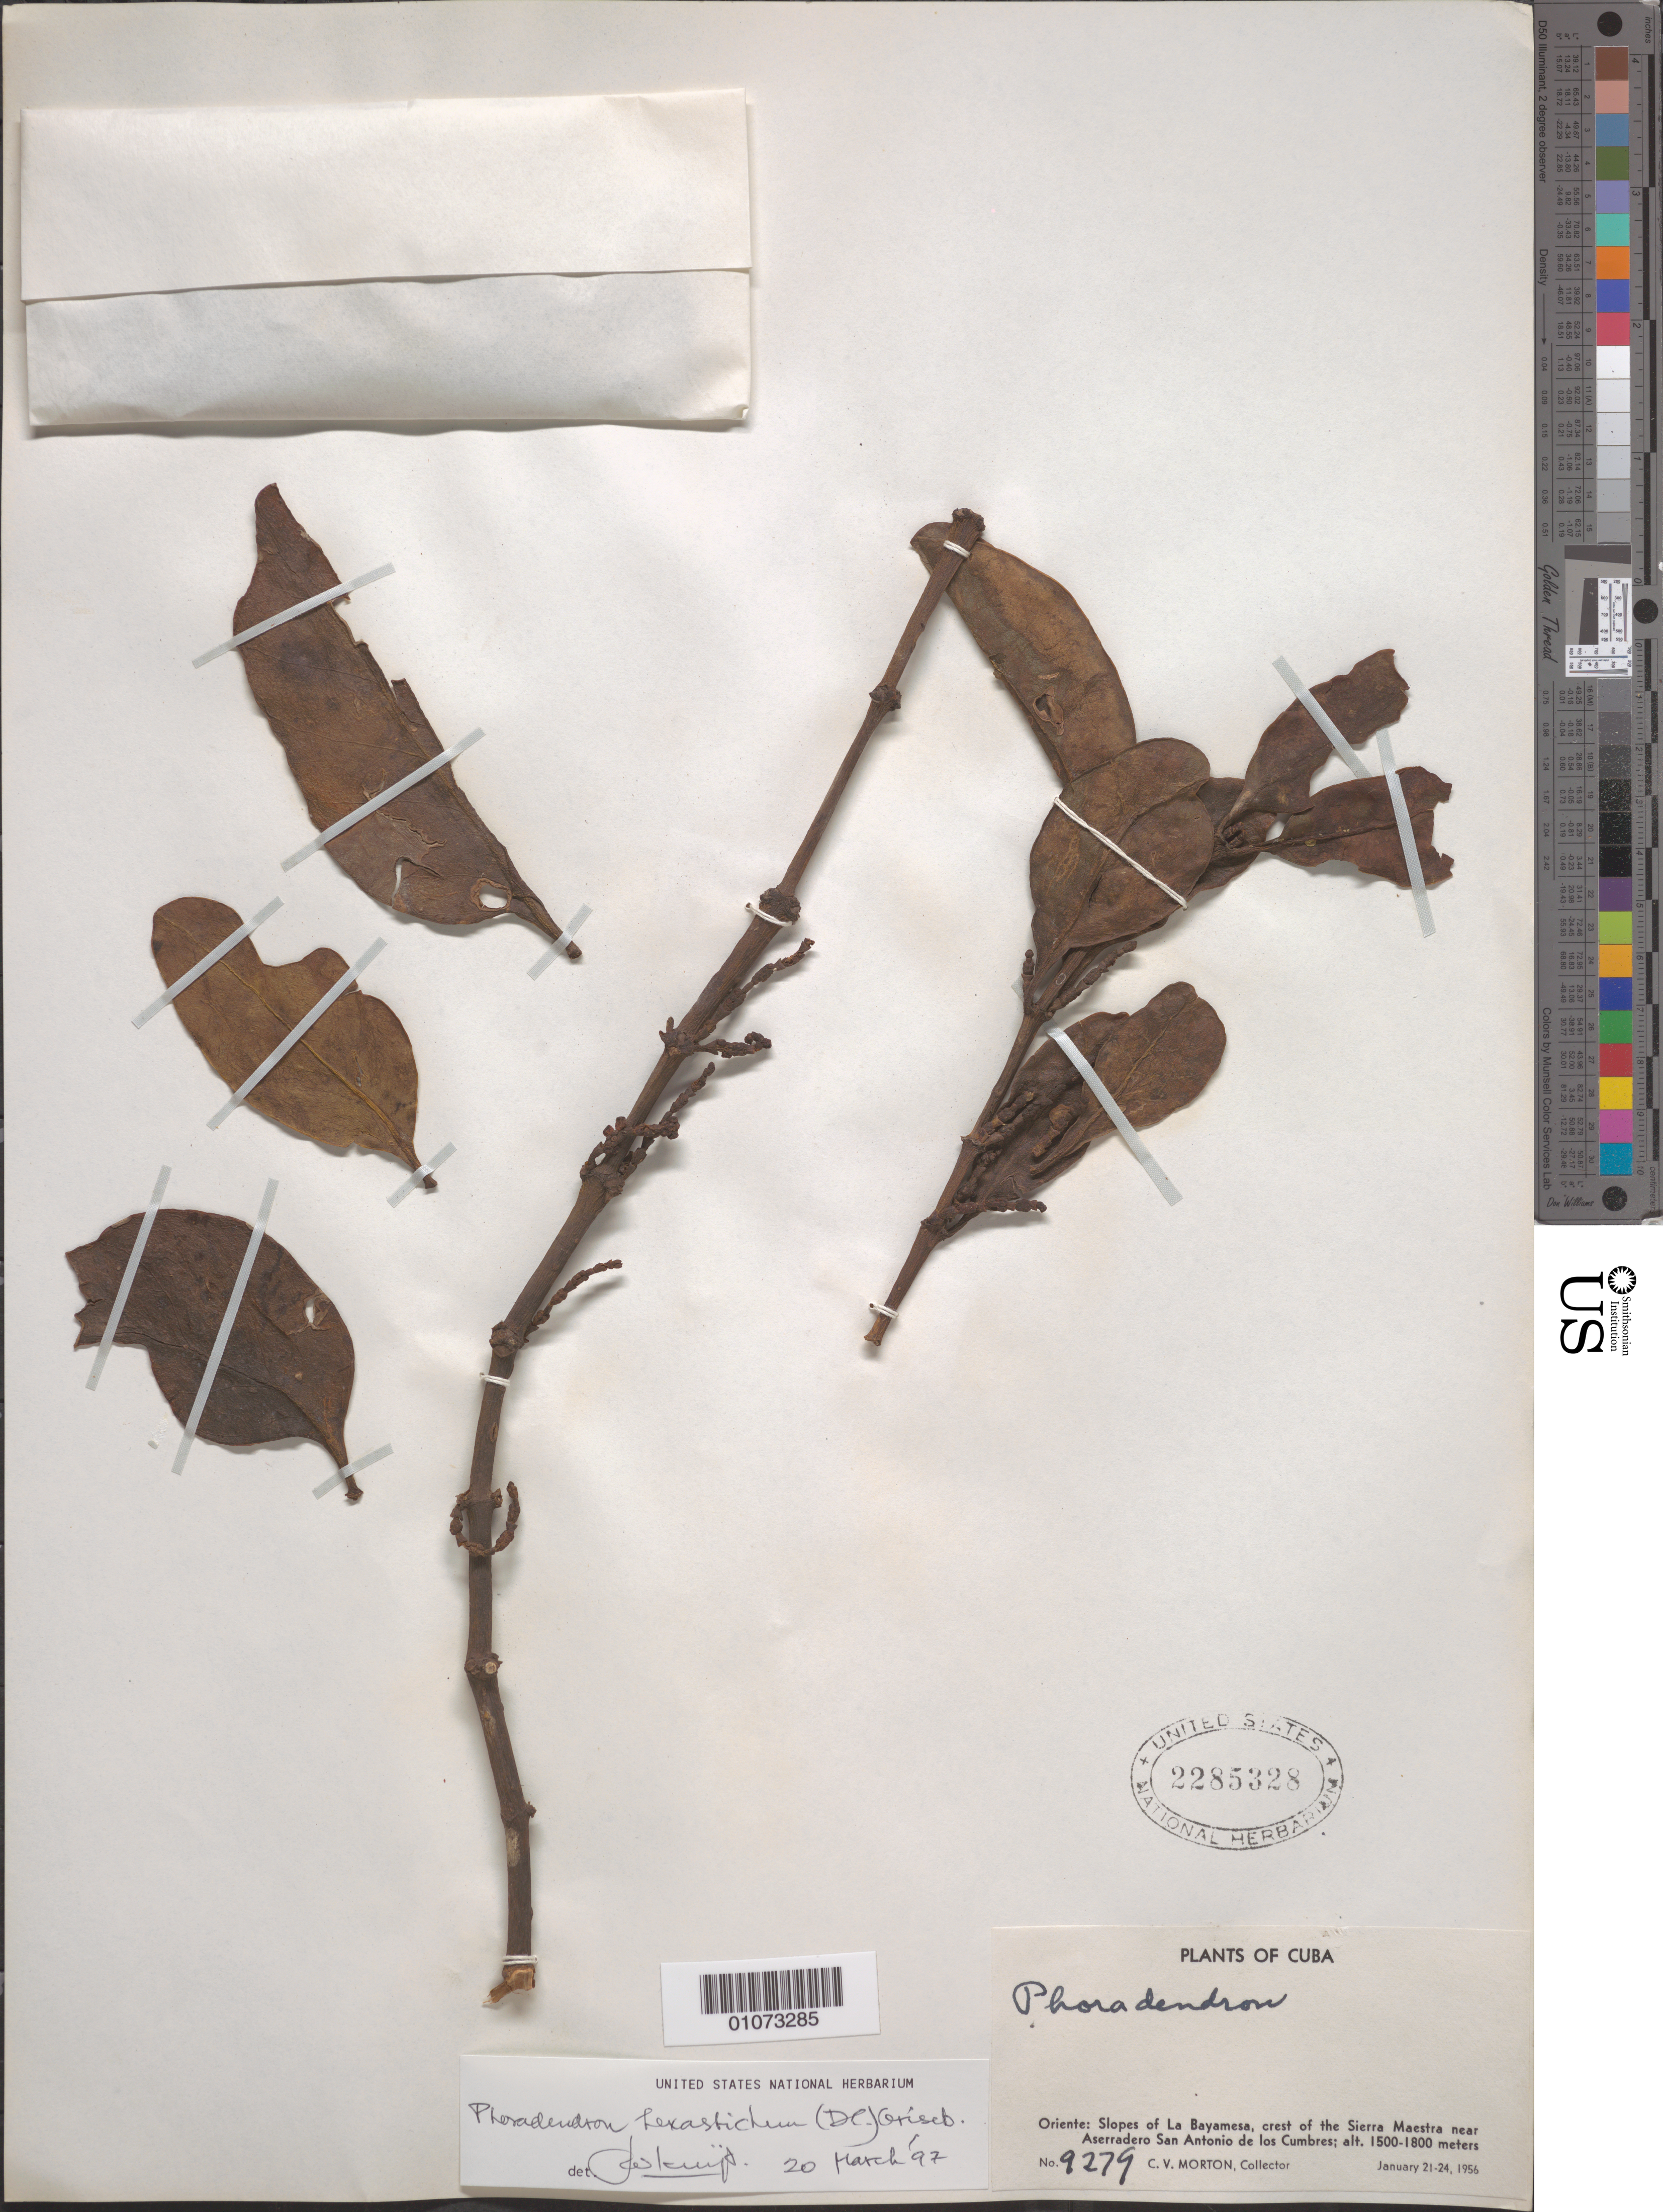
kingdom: Plantae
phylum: Tracheophyta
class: Magnoliopsida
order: Santalales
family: Viscaceae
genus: Phoradendron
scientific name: Phoradendron hexastichum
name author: (DC.) Griseb.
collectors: C. V. Morton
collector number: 9279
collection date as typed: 21 Jan 1956 to 24 Jan 1956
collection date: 1956-01-21/1956-01-24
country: Cuba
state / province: Oriente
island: Cuba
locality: Slopes of La Bayamesa, crest of the Sierra Maestra near Aserradero San Antonio de los Cumbres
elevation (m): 1500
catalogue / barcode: US 2285328